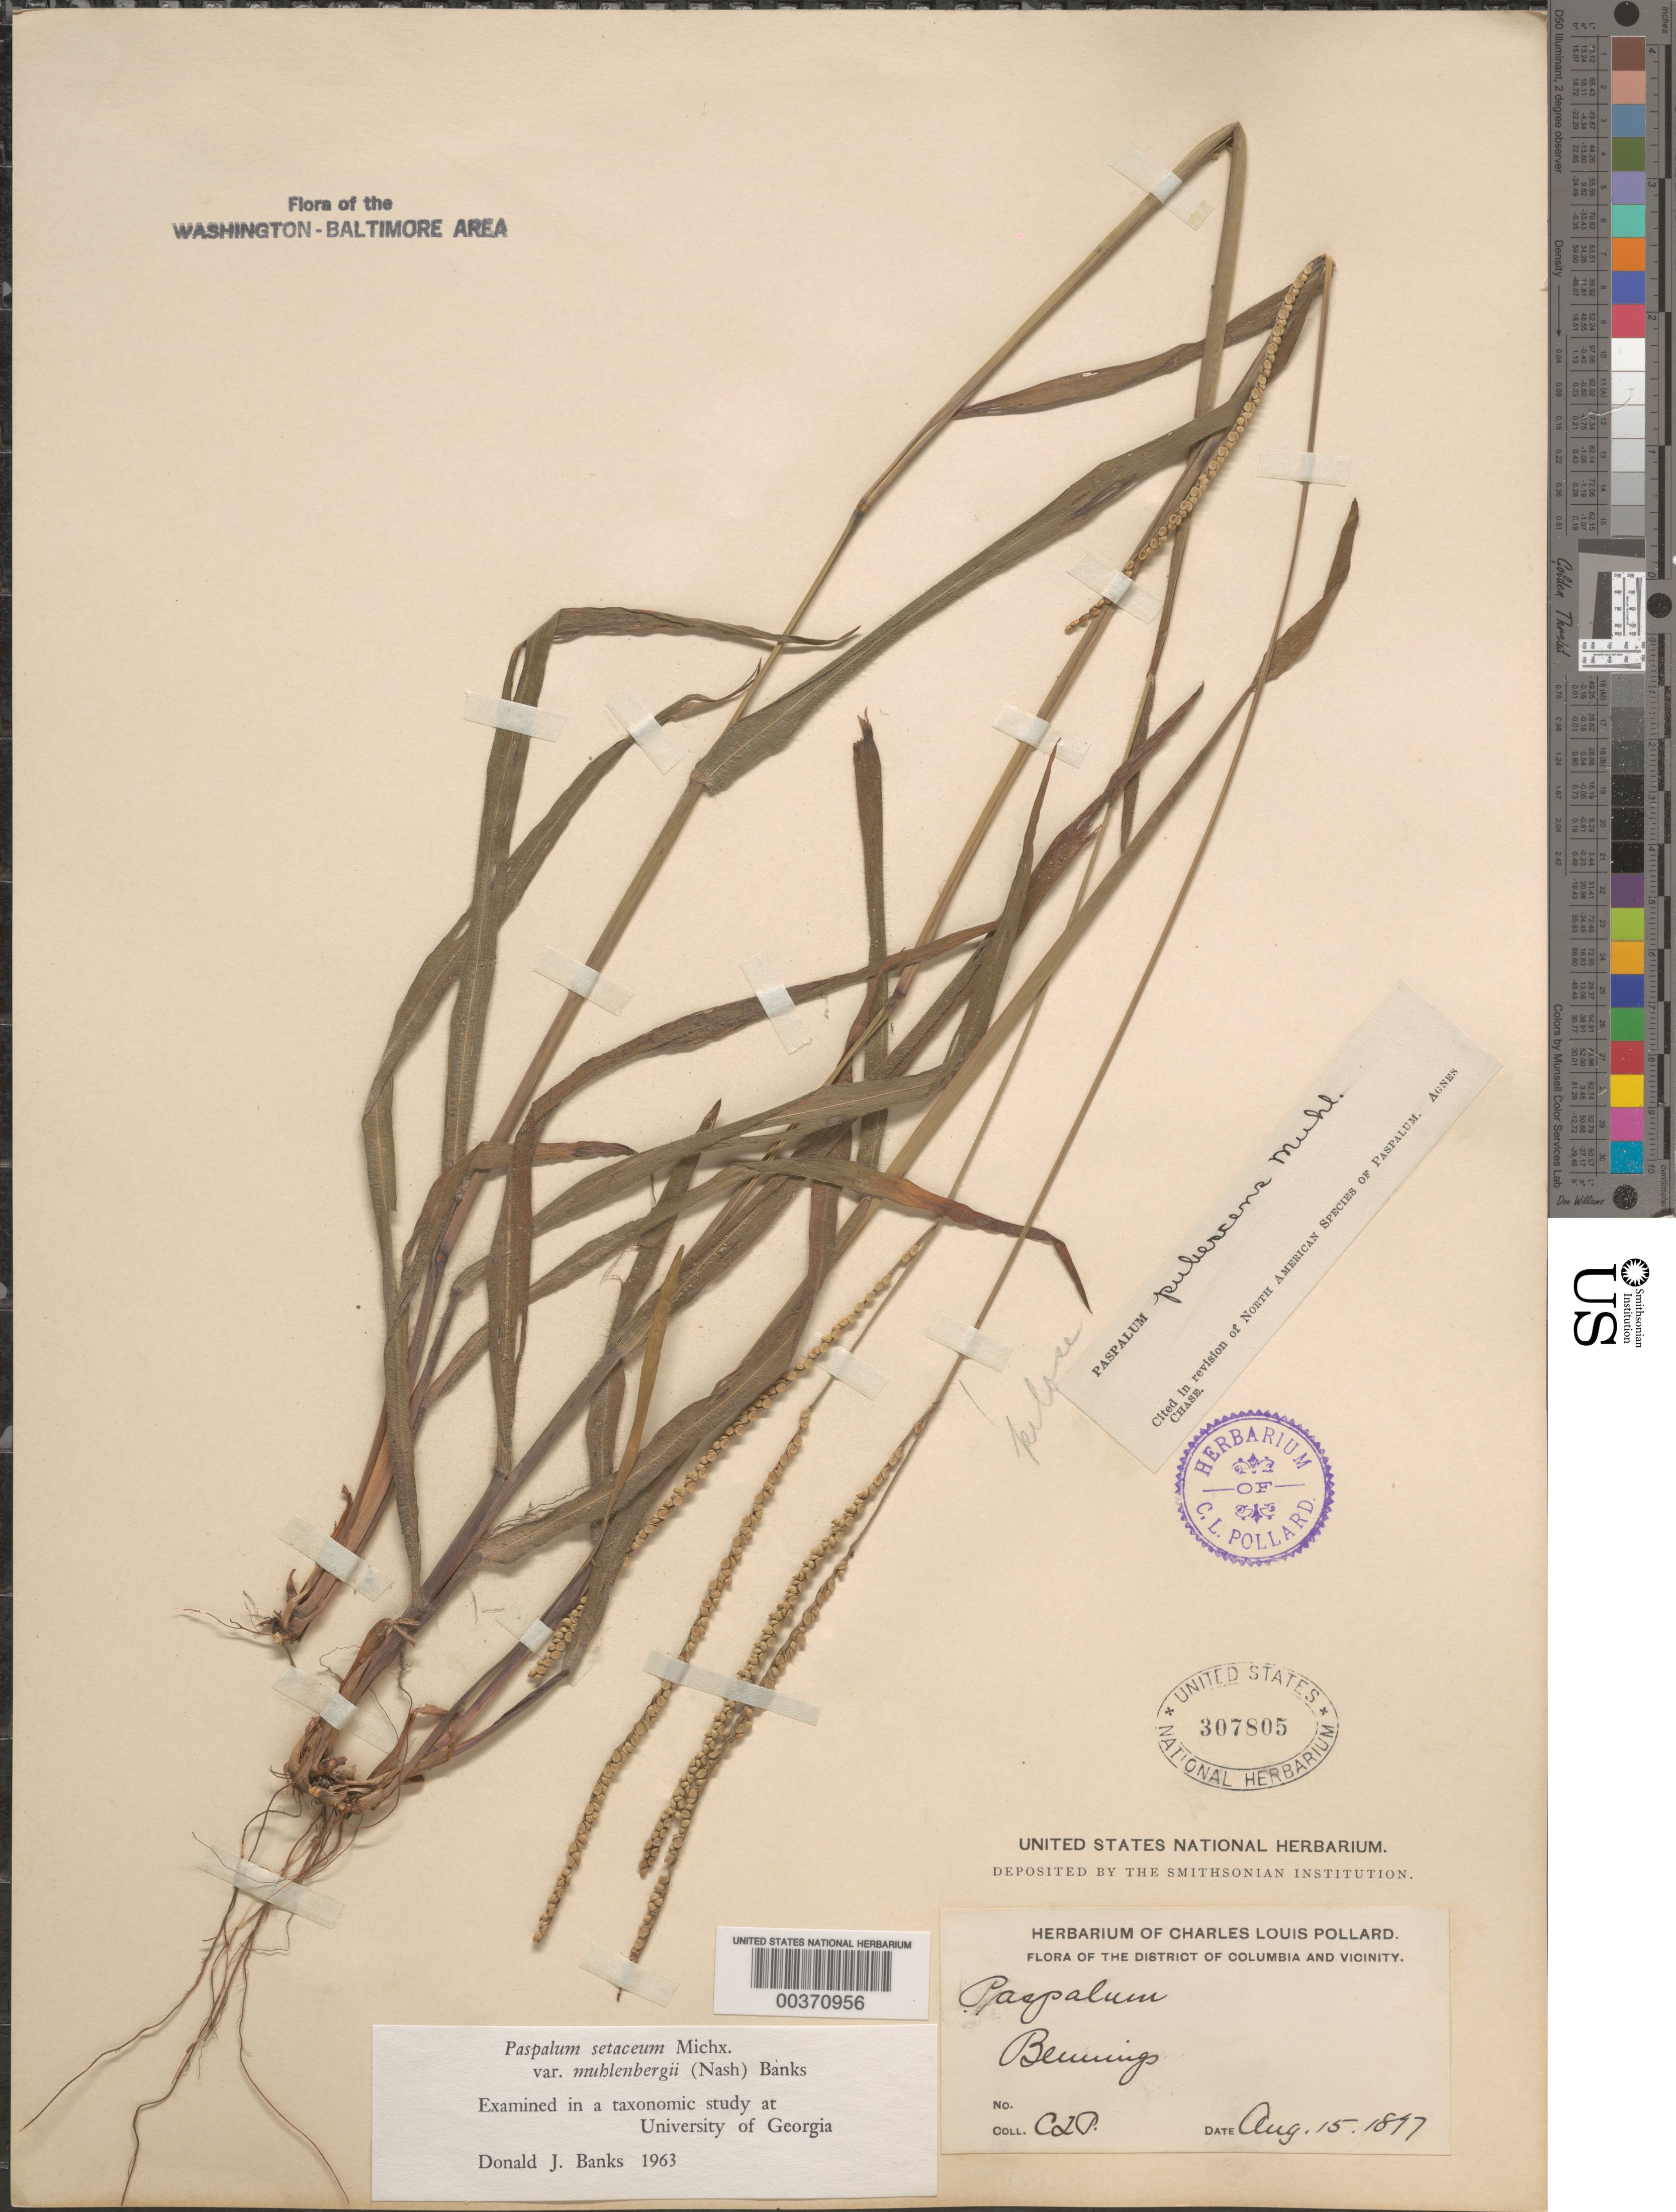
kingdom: Plantae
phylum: Tracheophyta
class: Liliopsida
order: Poales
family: Poaceae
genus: Paspalum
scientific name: Paspalum setaceum var. muhlenbergii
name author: (Nash) D.J. Banks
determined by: Banks, D. J.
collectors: C. L. Pollard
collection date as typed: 15 Aug 1897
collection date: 1897-08-15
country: United States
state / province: District of Columbia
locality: Washington DC and vicinity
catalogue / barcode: US 307805